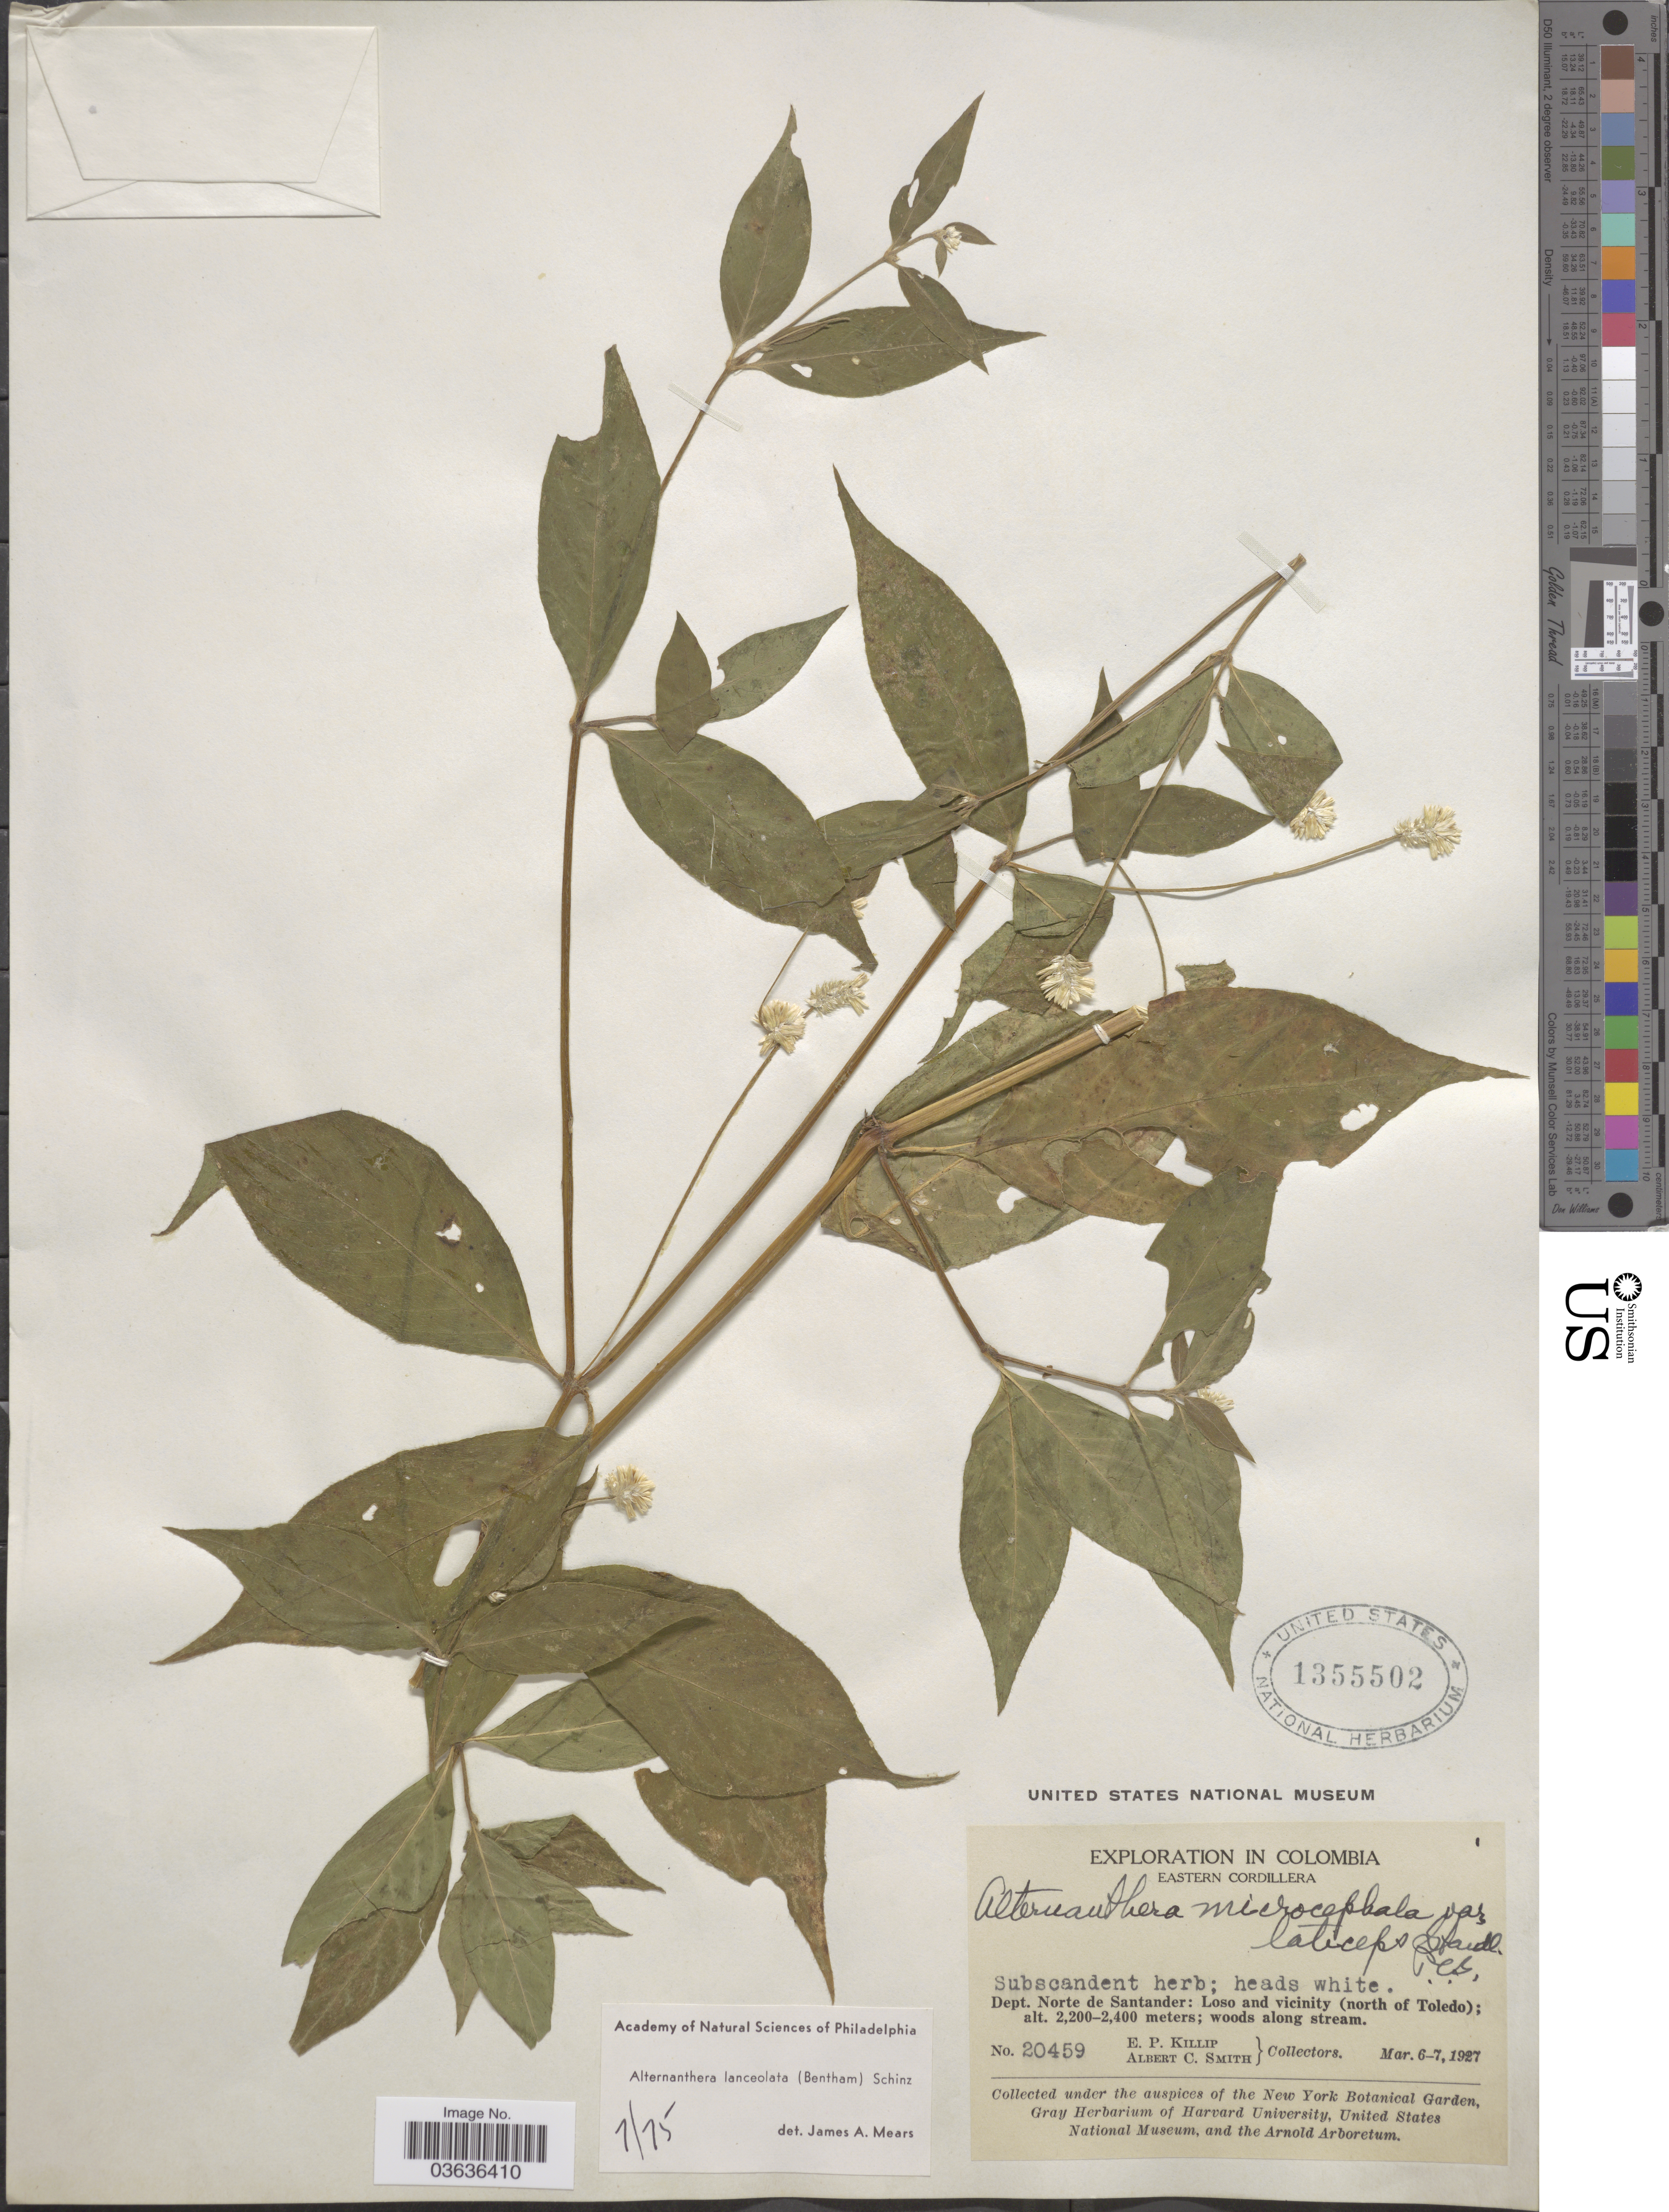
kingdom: Plantae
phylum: Tracheophyta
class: Magnoliopsida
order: Caryophyllales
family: Amaranthaceae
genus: Alternanthera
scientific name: Alternanthera lanceolata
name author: (Benth.) Schinz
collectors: E. P. Killip & A. C. Smith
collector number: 20459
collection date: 1927-03-06/1927-03-07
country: Colombia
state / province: Norte de Santander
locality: Eastern Cordillera. Dept. Norte de Santander: Loso and vicinity (north of Toledo).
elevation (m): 2200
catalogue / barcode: US 1355502